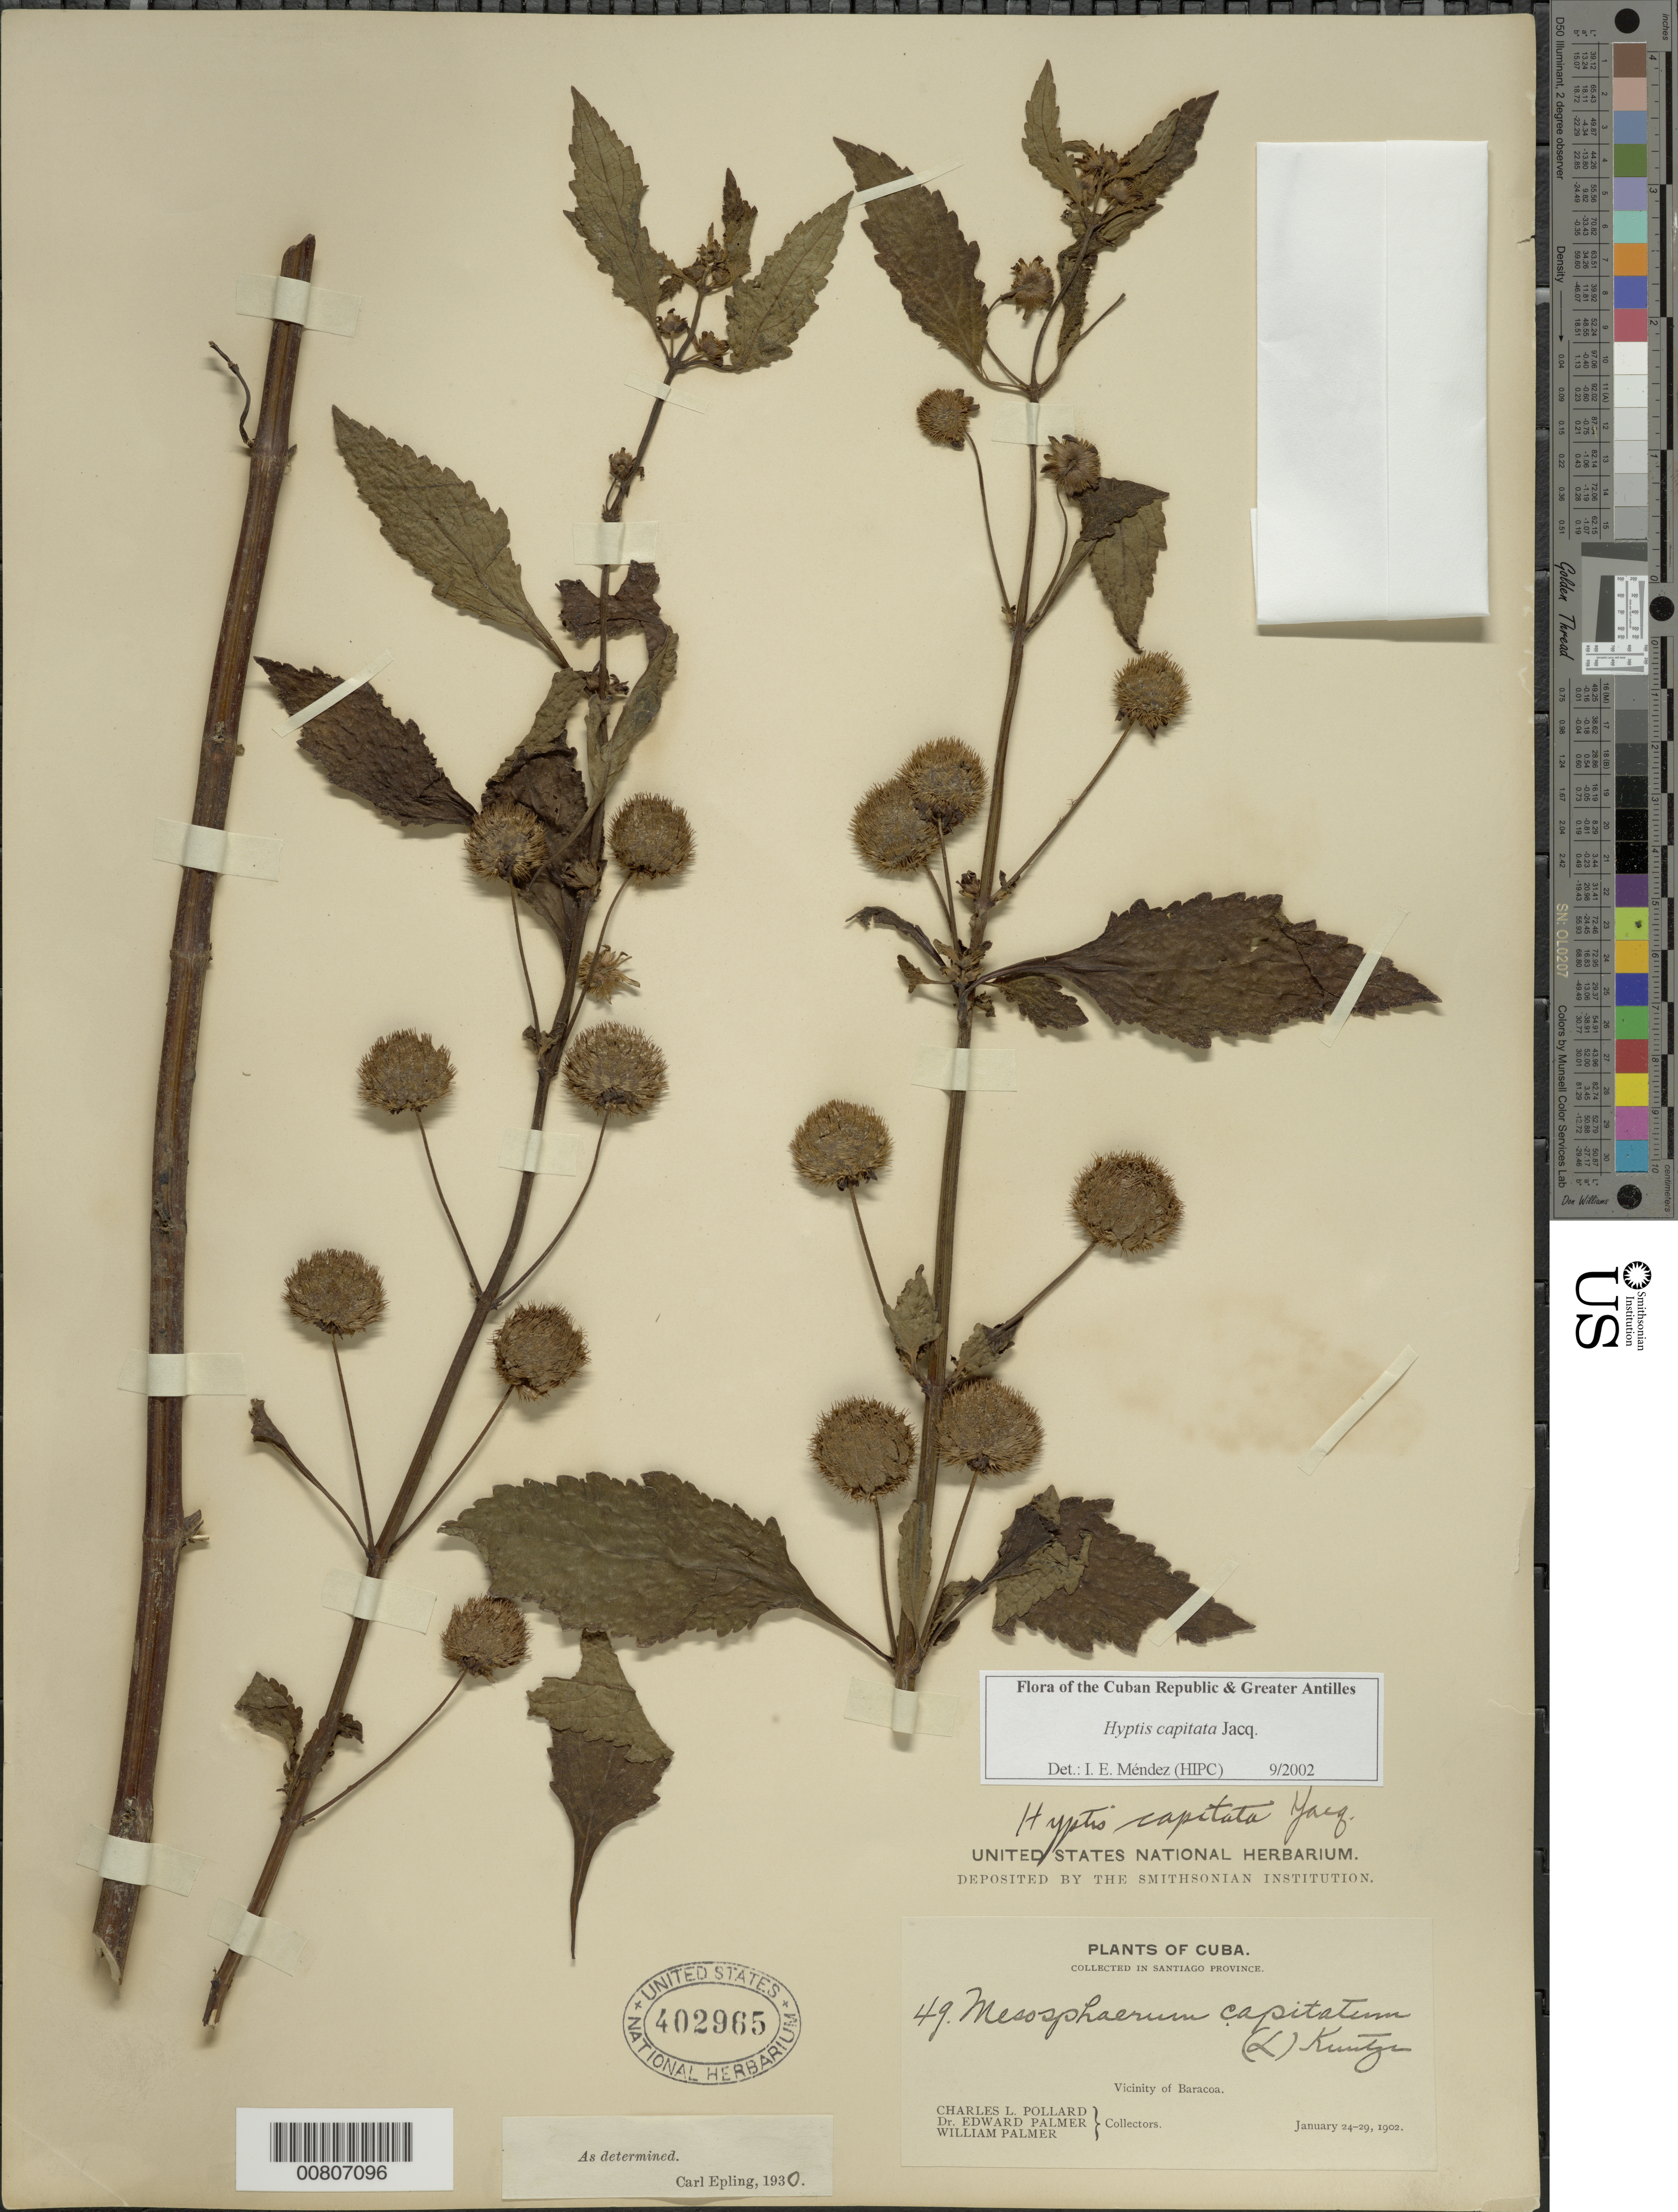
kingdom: Plantae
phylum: Tracheophyta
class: Magnoliopsida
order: Lamiales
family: Lamiaceae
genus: Hyptis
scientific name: Hyptis capitata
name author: Jacq.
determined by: Méndez, Isidro E., (HIPC)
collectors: C. L. Pollard, E. Palmer & W. Palmer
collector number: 49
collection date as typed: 24 Jan 1902 to 29 Jan 1902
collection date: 1902-01-24/1902-01-29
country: Cuba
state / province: Santiago de Cuba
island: Cuba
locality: Santiago Prov , vicinity of Baracoa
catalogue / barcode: US 402965